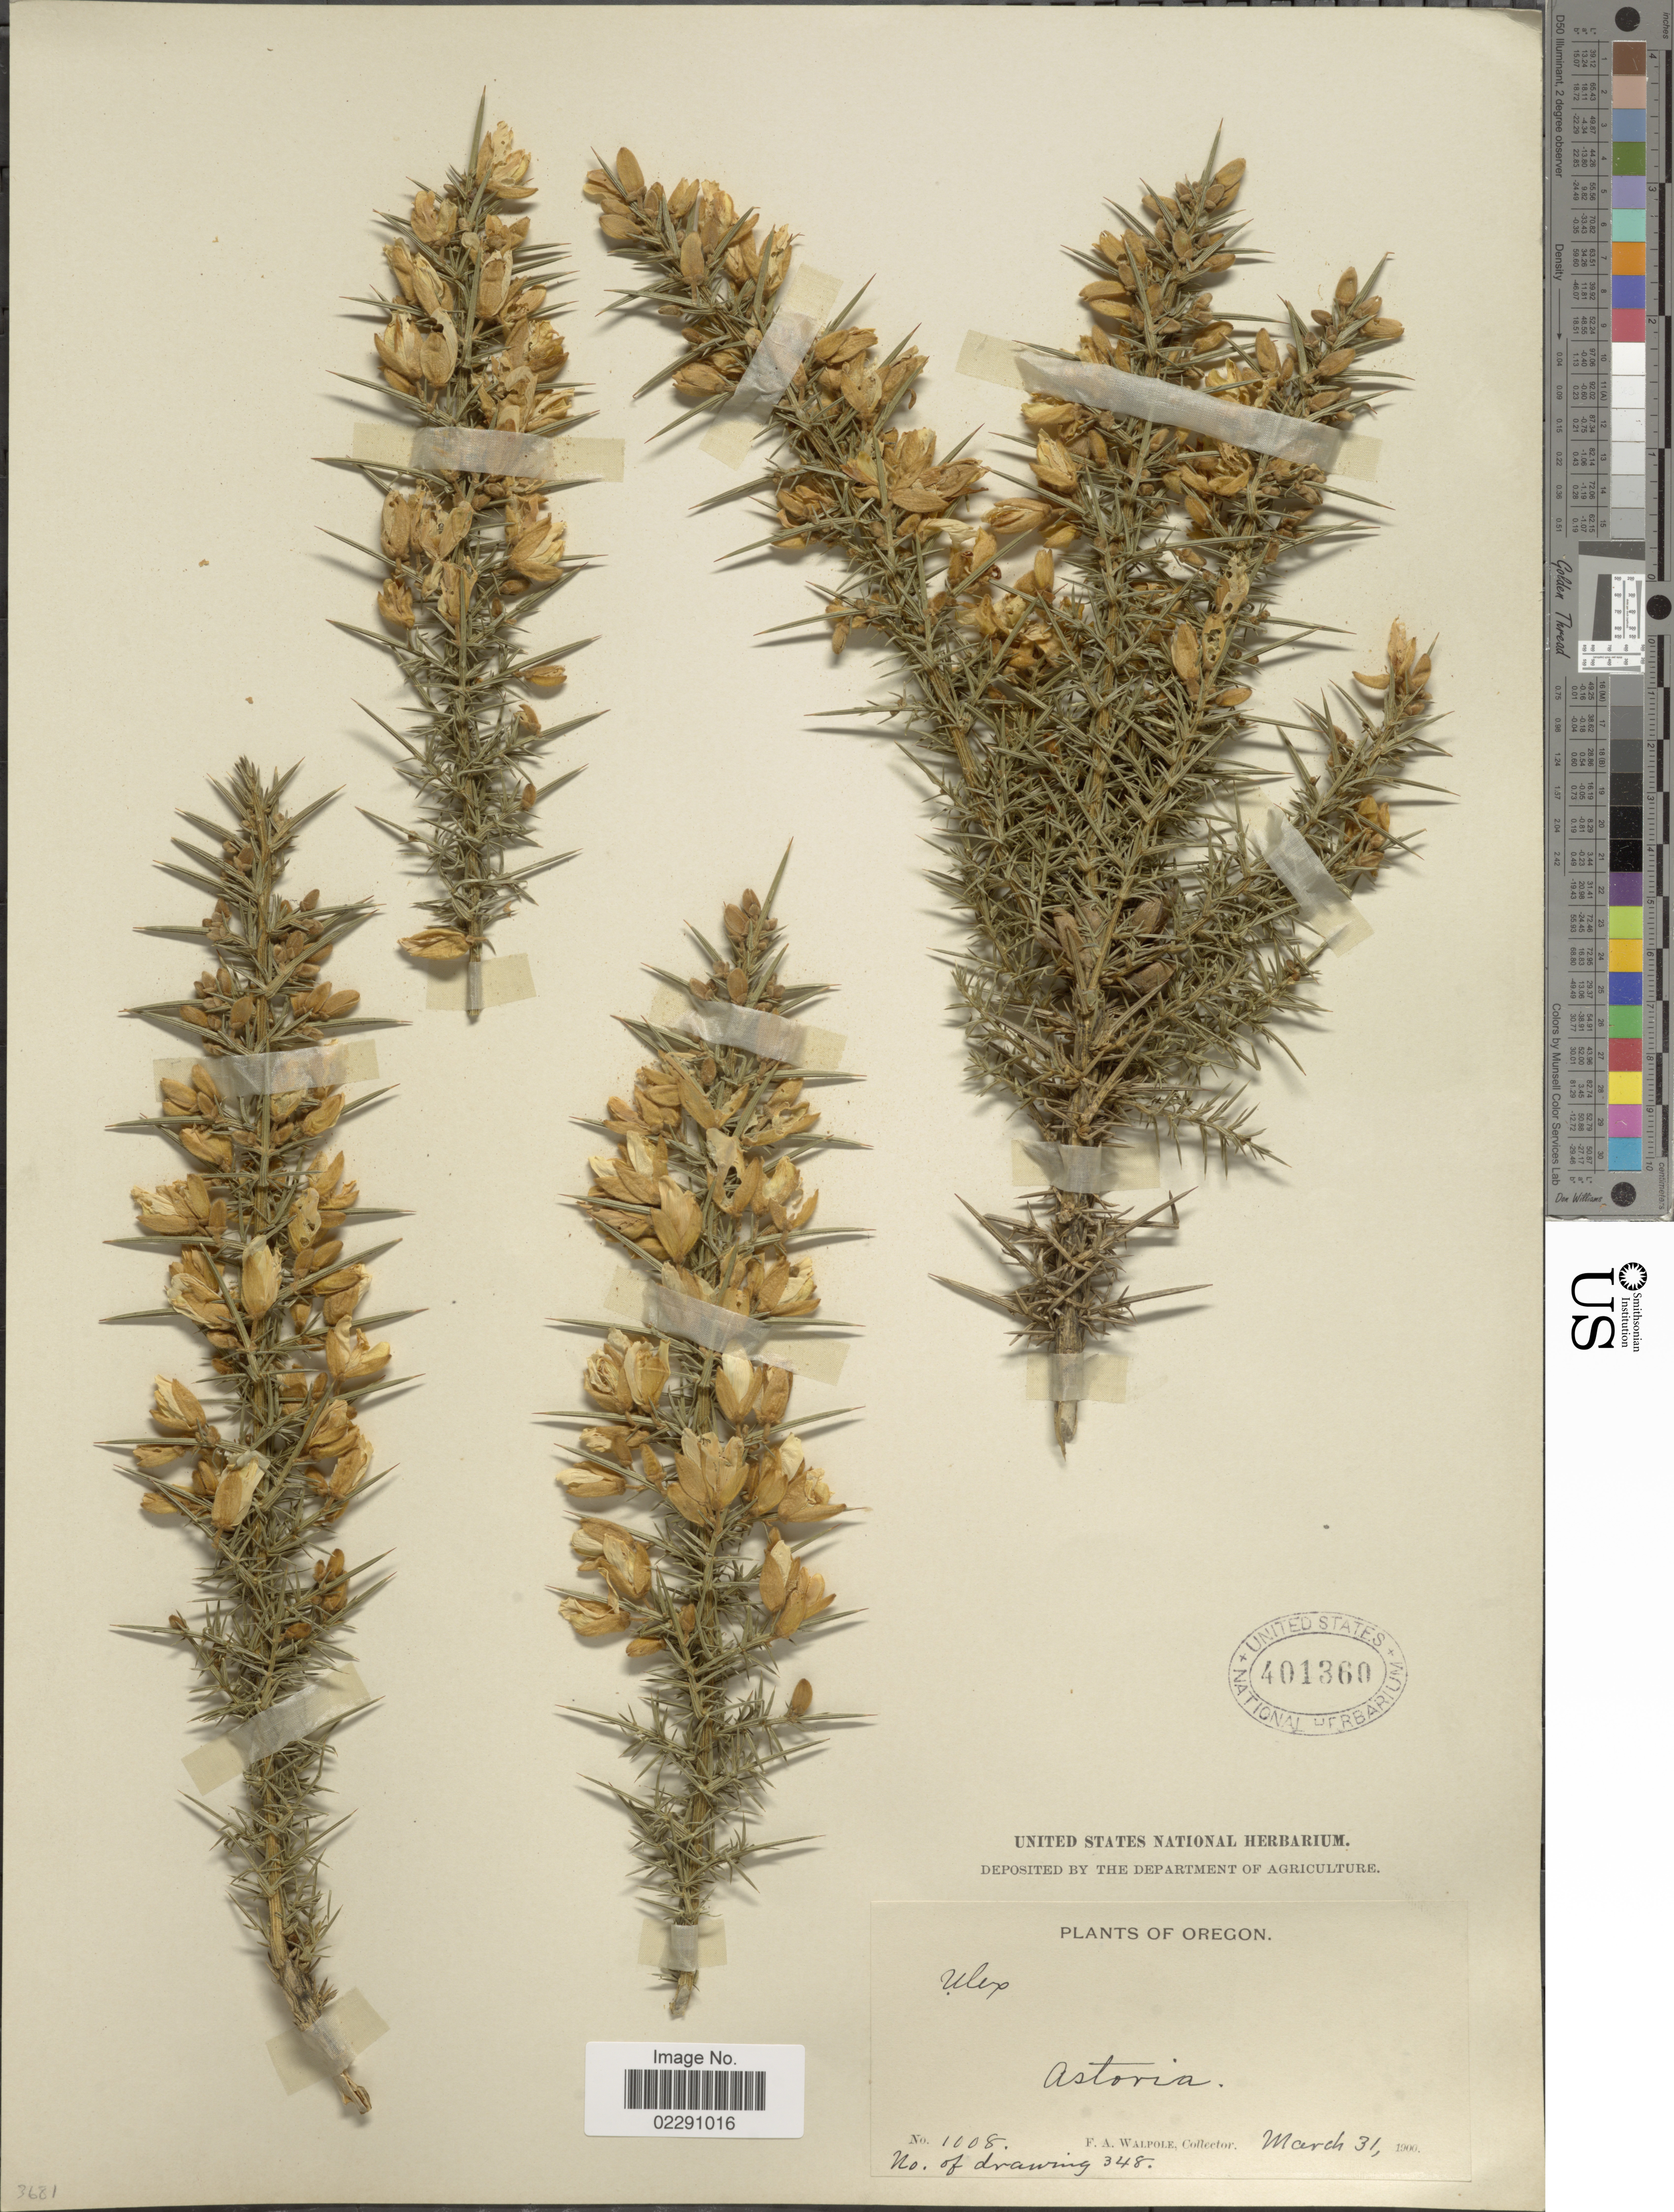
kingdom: Plantae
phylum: Tracheophyta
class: Magnoliopsida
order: Fabales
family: Fabaceae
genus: Ulex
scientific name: Ulex sp.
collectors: F. Walpole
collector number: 1008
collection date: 1900-03-31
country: United States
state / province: Oregon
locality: Astoria [unsure placement]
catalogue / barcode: US 401360